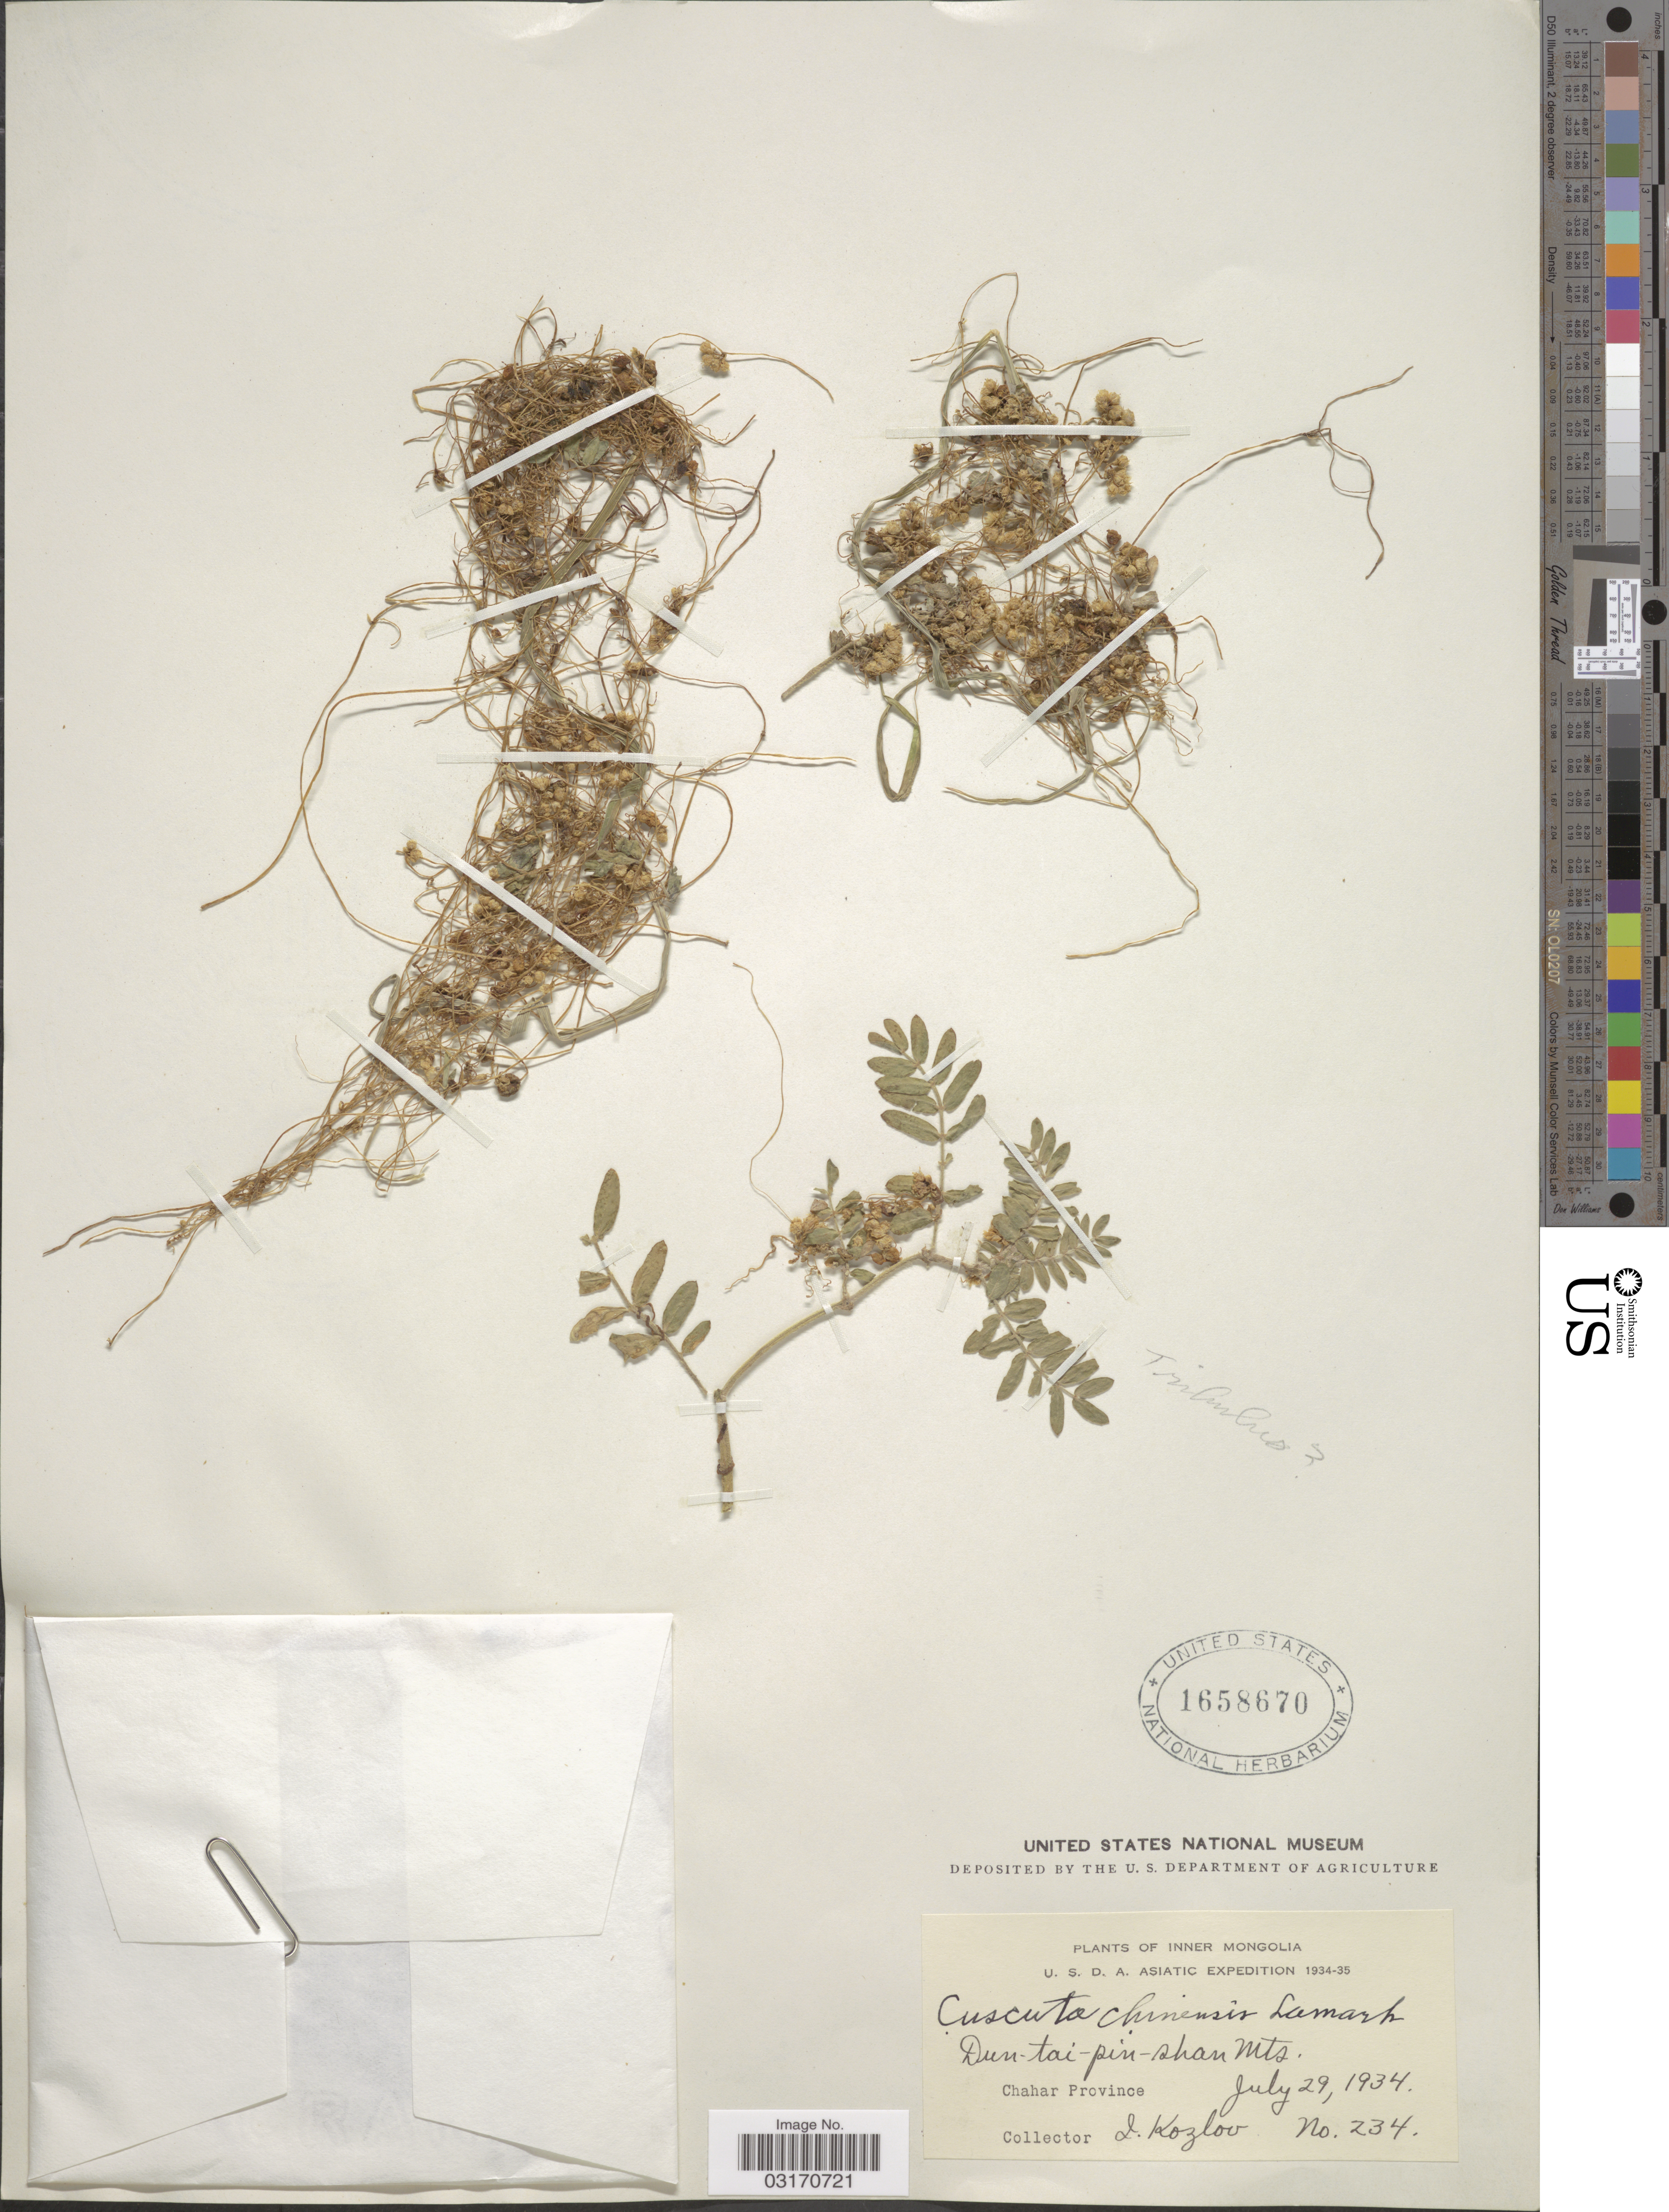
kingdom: Plantae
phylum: Tracheophyta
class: Magnoliopsida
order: Solanales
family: Convolvulaceae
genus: Cuscuta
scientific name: Cuscuta chinensis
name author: Lam.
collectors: I. Kozlov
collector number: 234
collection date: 1934-07-29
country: China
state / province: Nei Monggol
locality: Inner Mongolia. Dun-tai-pin-shan Mts. Chahar Province.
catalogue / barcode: US 1658670